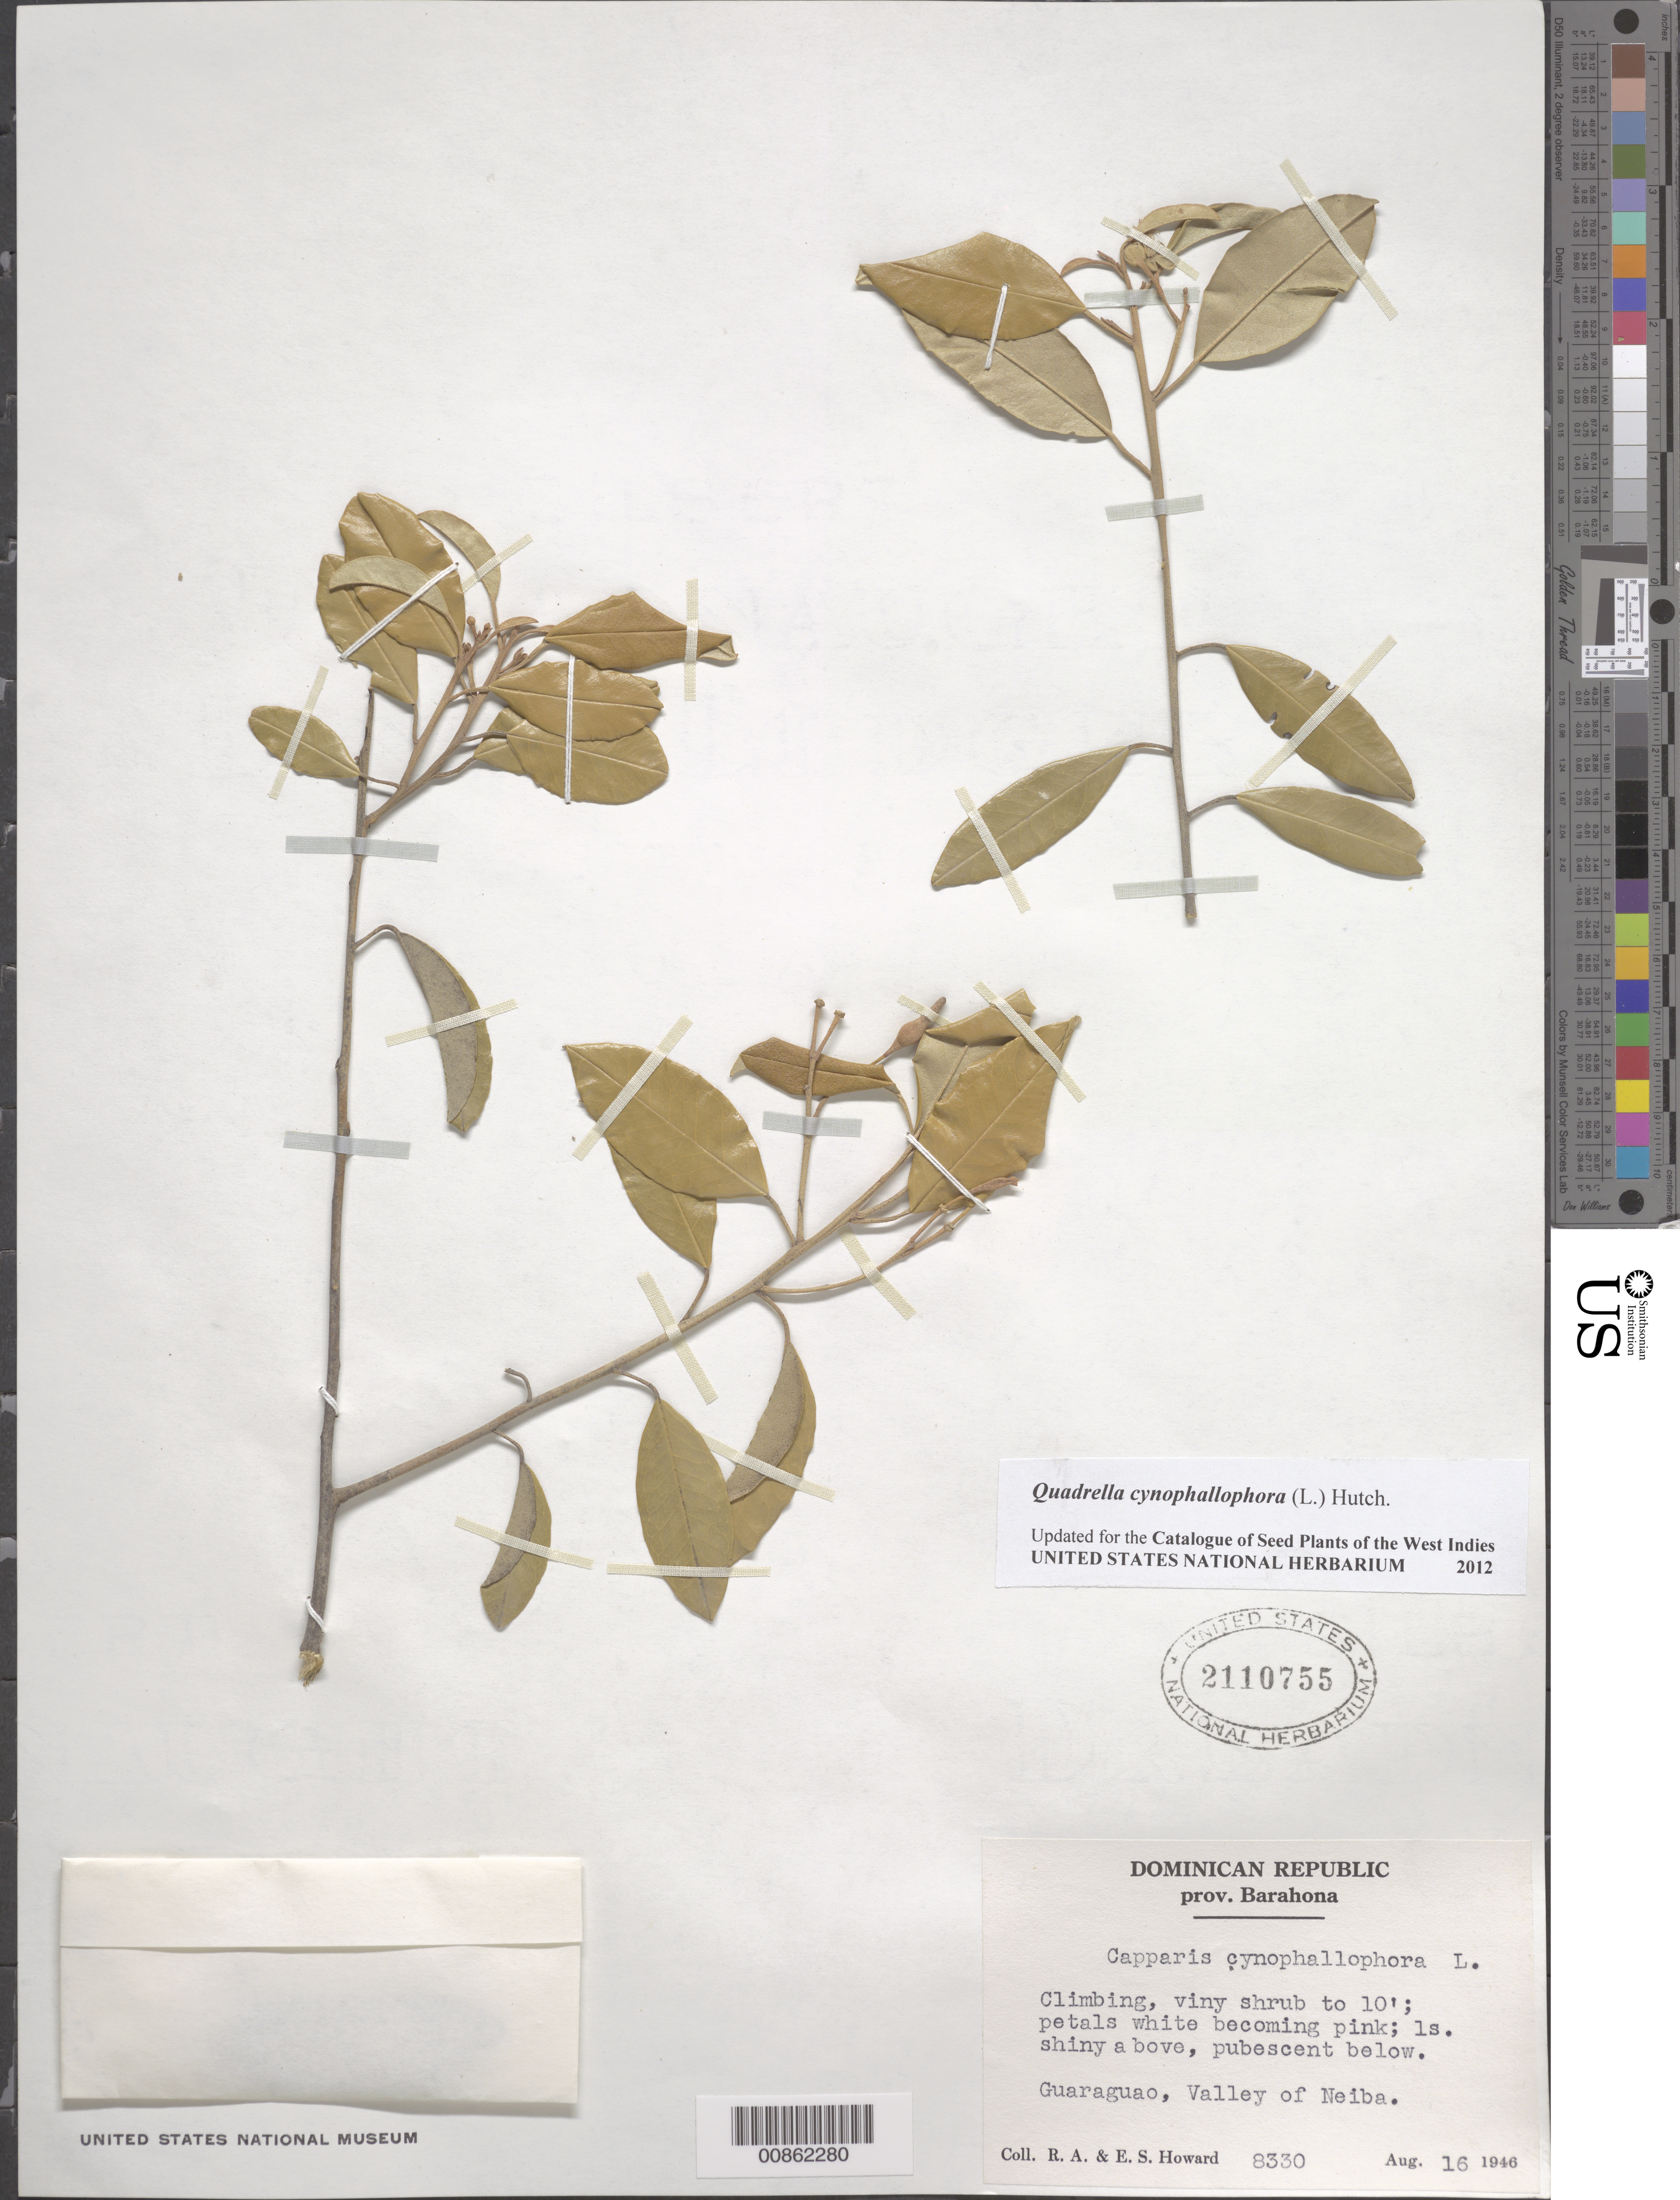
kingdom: Plantae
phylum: Tracheophyta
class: Magnoliopsida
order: Brassicales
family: Capparaceae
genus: Quadrella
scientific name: Quadrella cynophallophora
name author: (L.) Hutch.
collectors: R. A. Howard & E. S. Howard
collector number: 8330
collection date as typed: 16 Aug 1946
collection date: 1946-08-16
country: Dominican Republic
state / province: Barahona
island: Hispaniola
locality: Guaraguao, Valley of Neiba.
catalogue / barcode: US 2110755